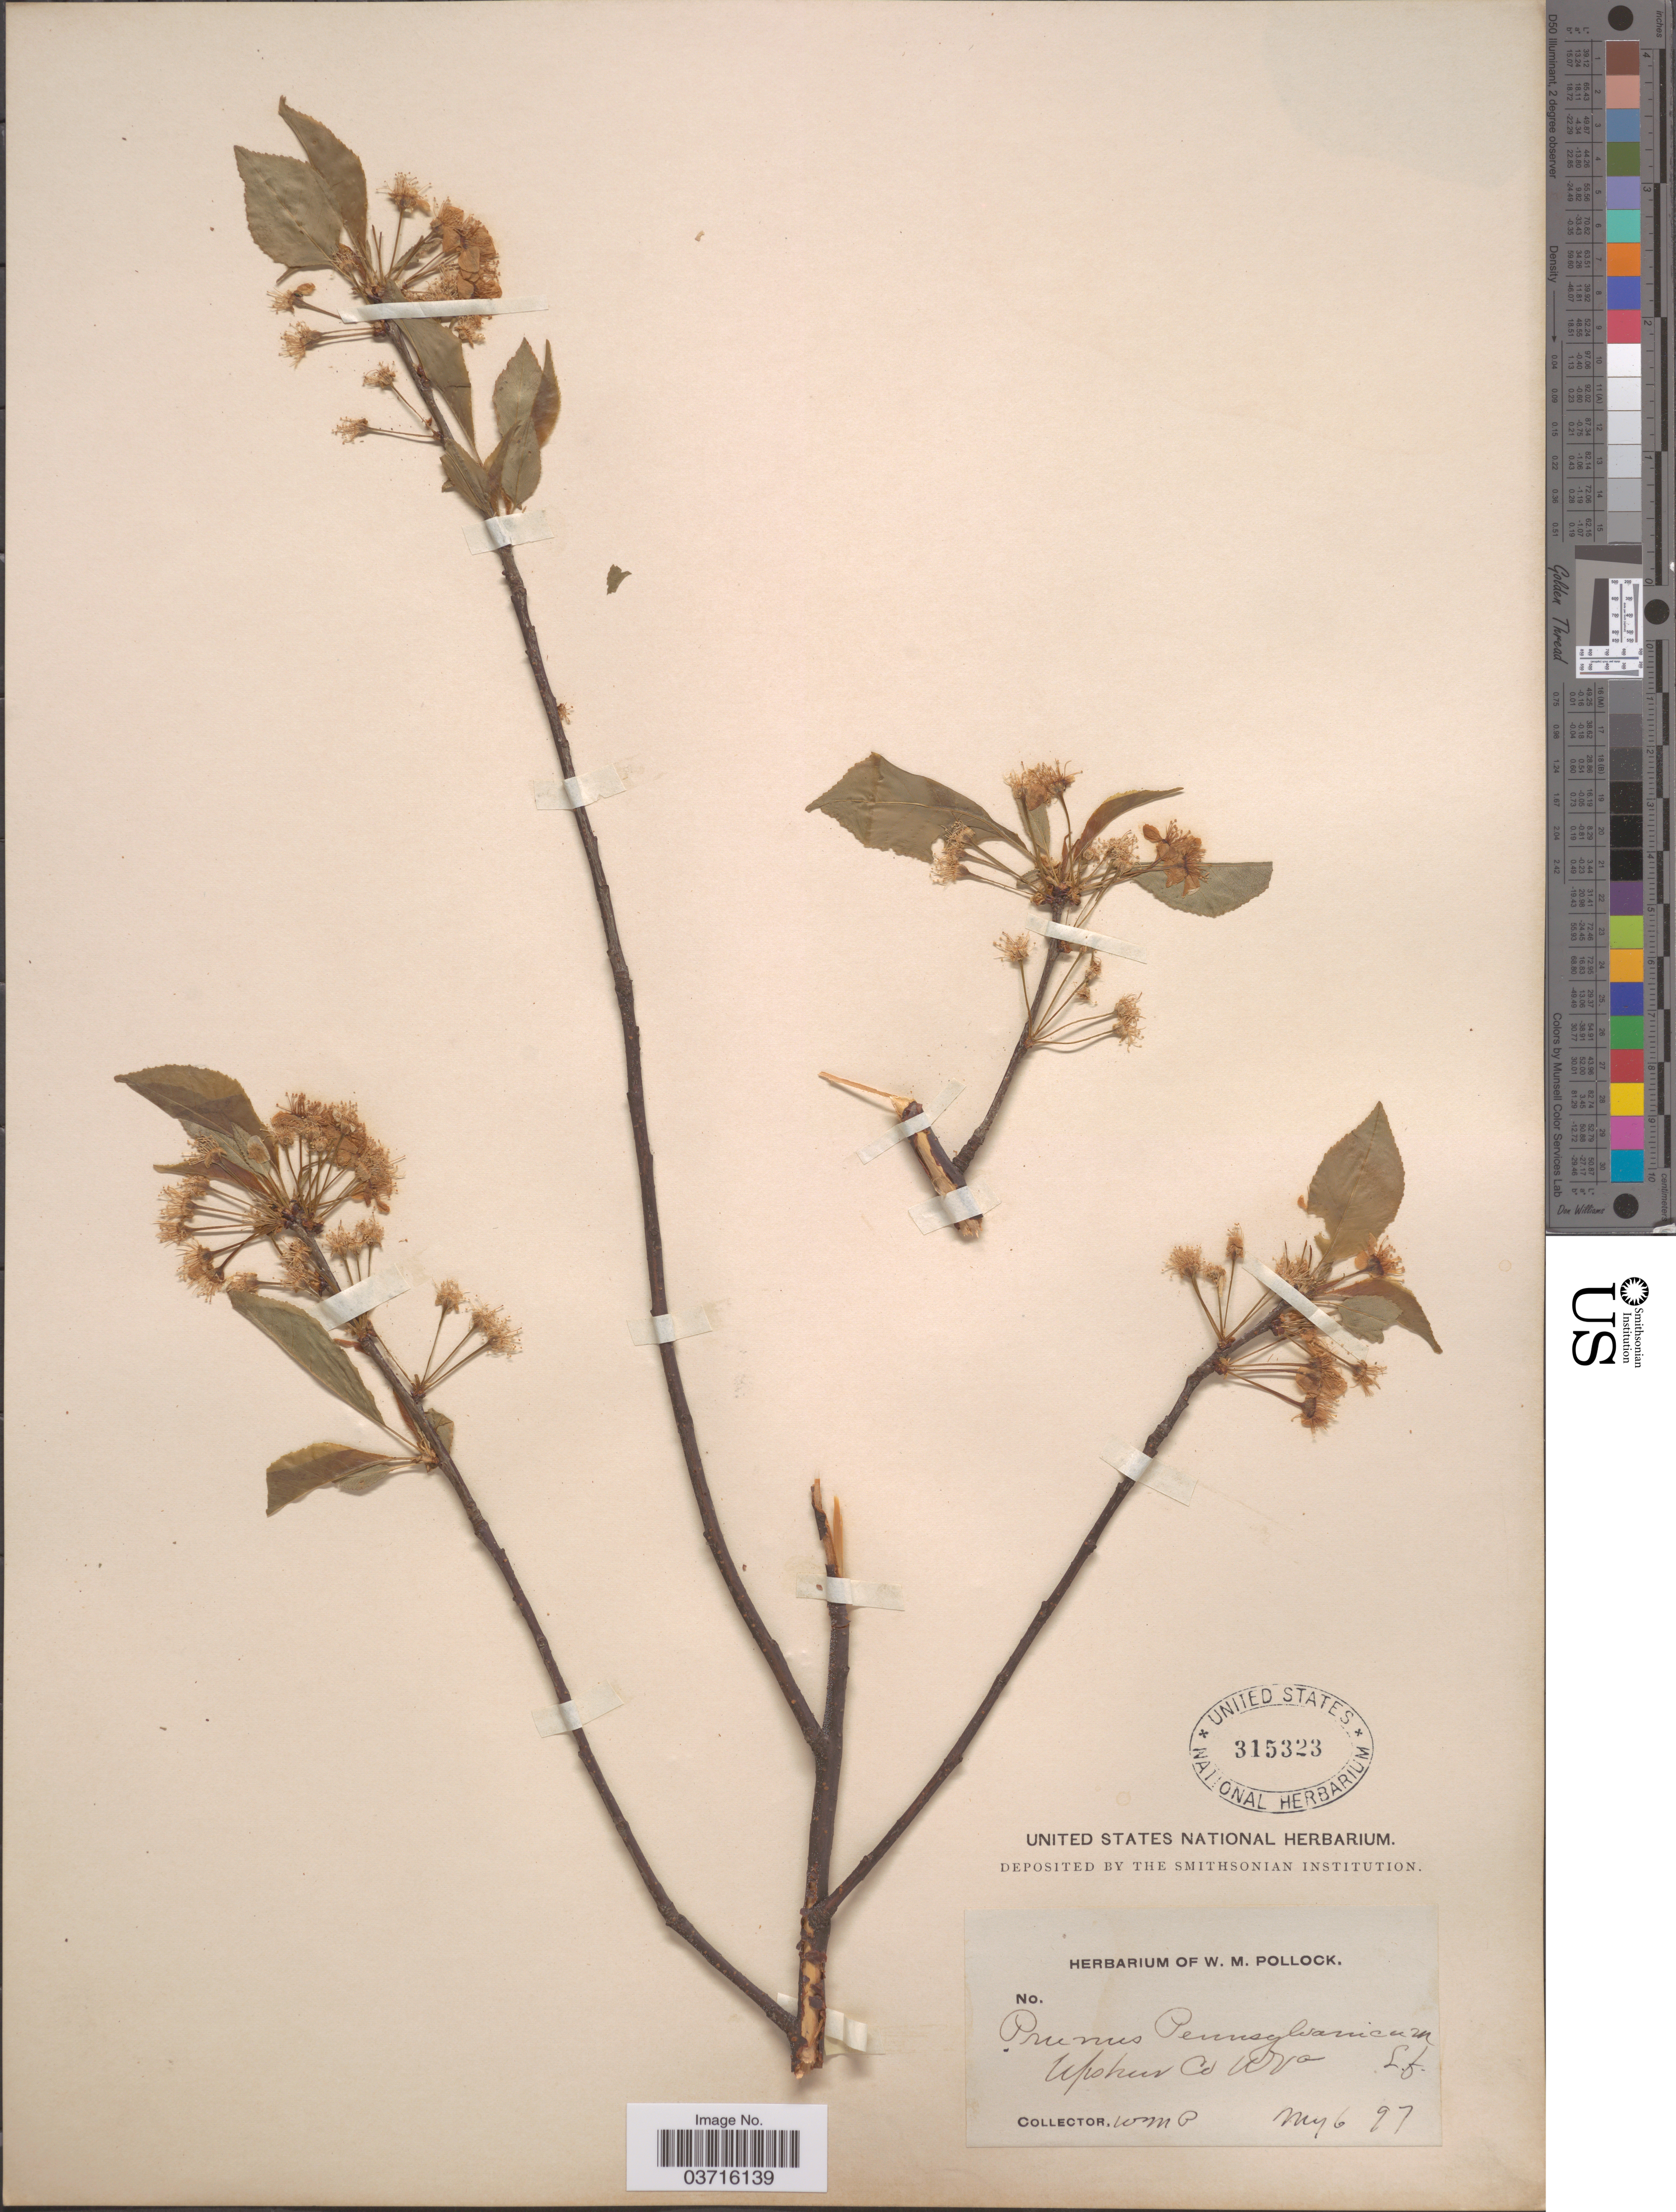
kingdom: Plantae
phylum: Tracheophyta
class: Magnoliopsida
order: Rosales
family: Rosaceae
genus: Prunus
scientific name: Prunus pensylvanica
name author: L. f.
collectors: W. M. Pollock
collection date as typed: Transcribed d/m/y: 6/5/97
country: United States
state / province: West Virginia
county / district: Upshur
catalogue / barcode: US 315323